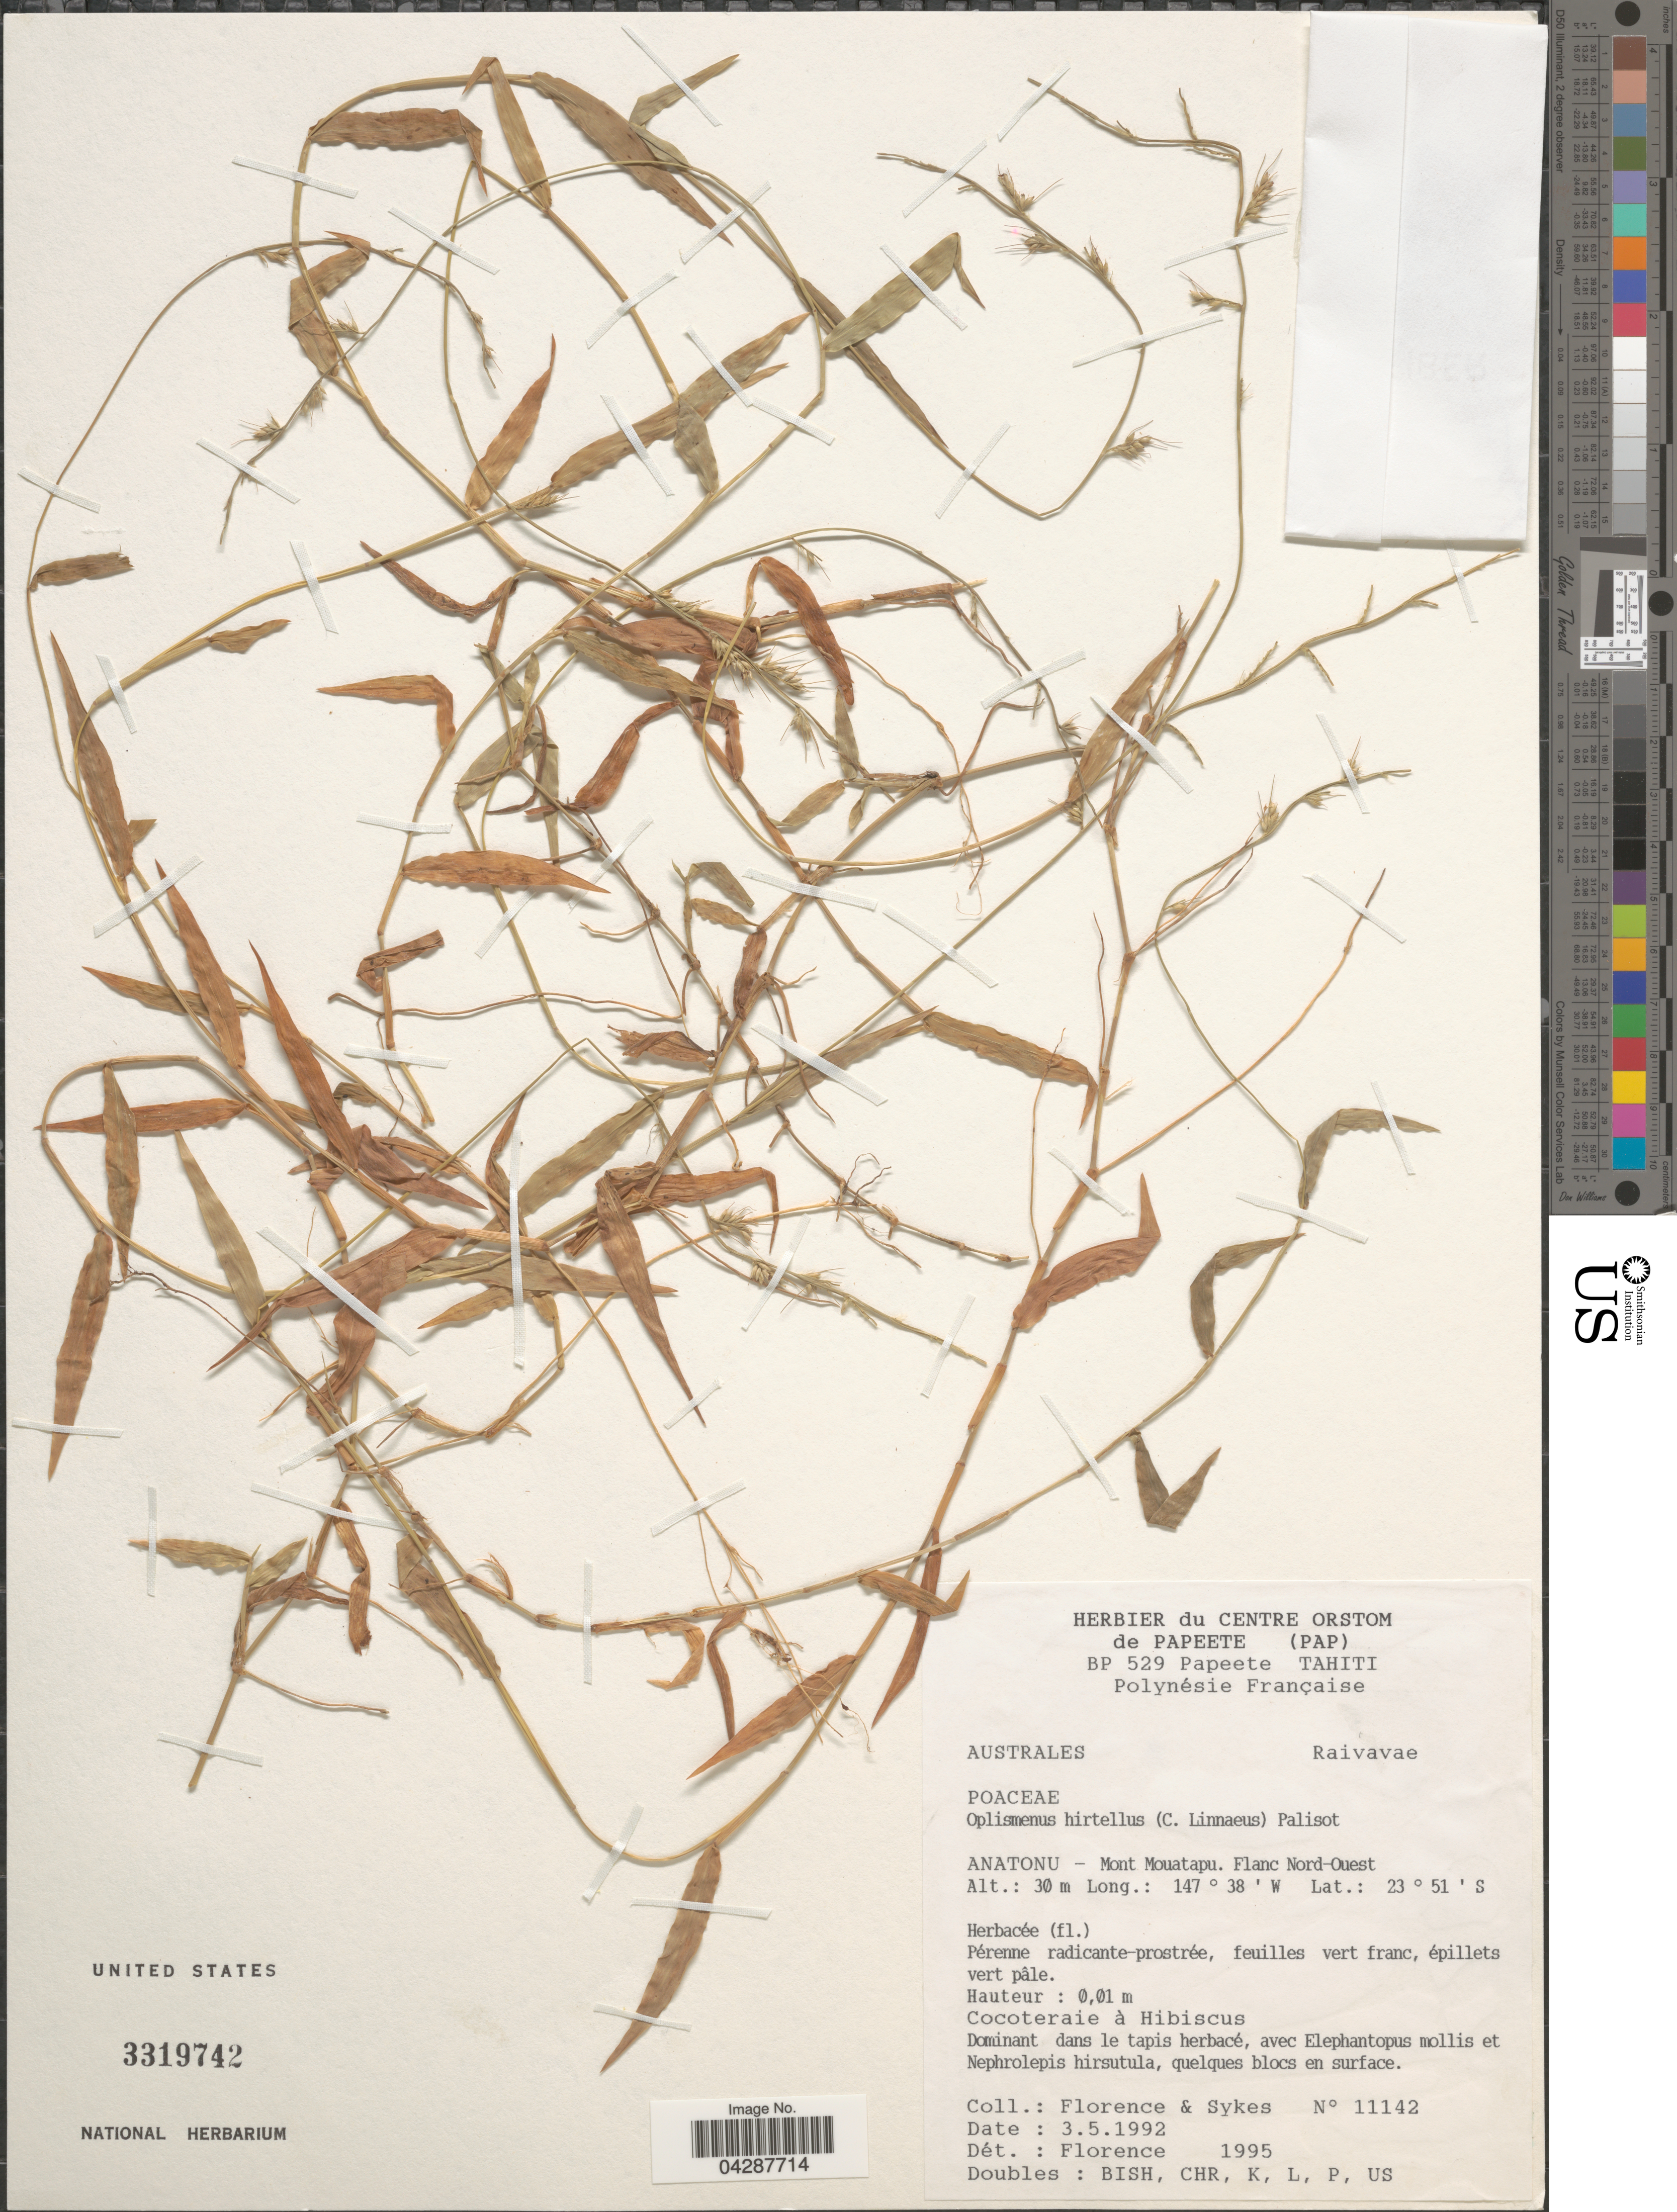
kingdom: Plantae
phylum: Tracheophyta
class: Liliopsida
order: Poales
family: Poaceae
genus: Oplismenus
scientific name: Oplismenus hirtellus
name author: (L.) P. Beauv.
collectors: -. Florence & Sykes, --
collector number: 11142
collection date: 1992-05-03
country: French Polynesia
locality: Polynésie Française. Anatonu - Mont Mouatapu. Flanc Nord-Ouest.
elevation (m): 30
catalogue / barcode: US 3319742